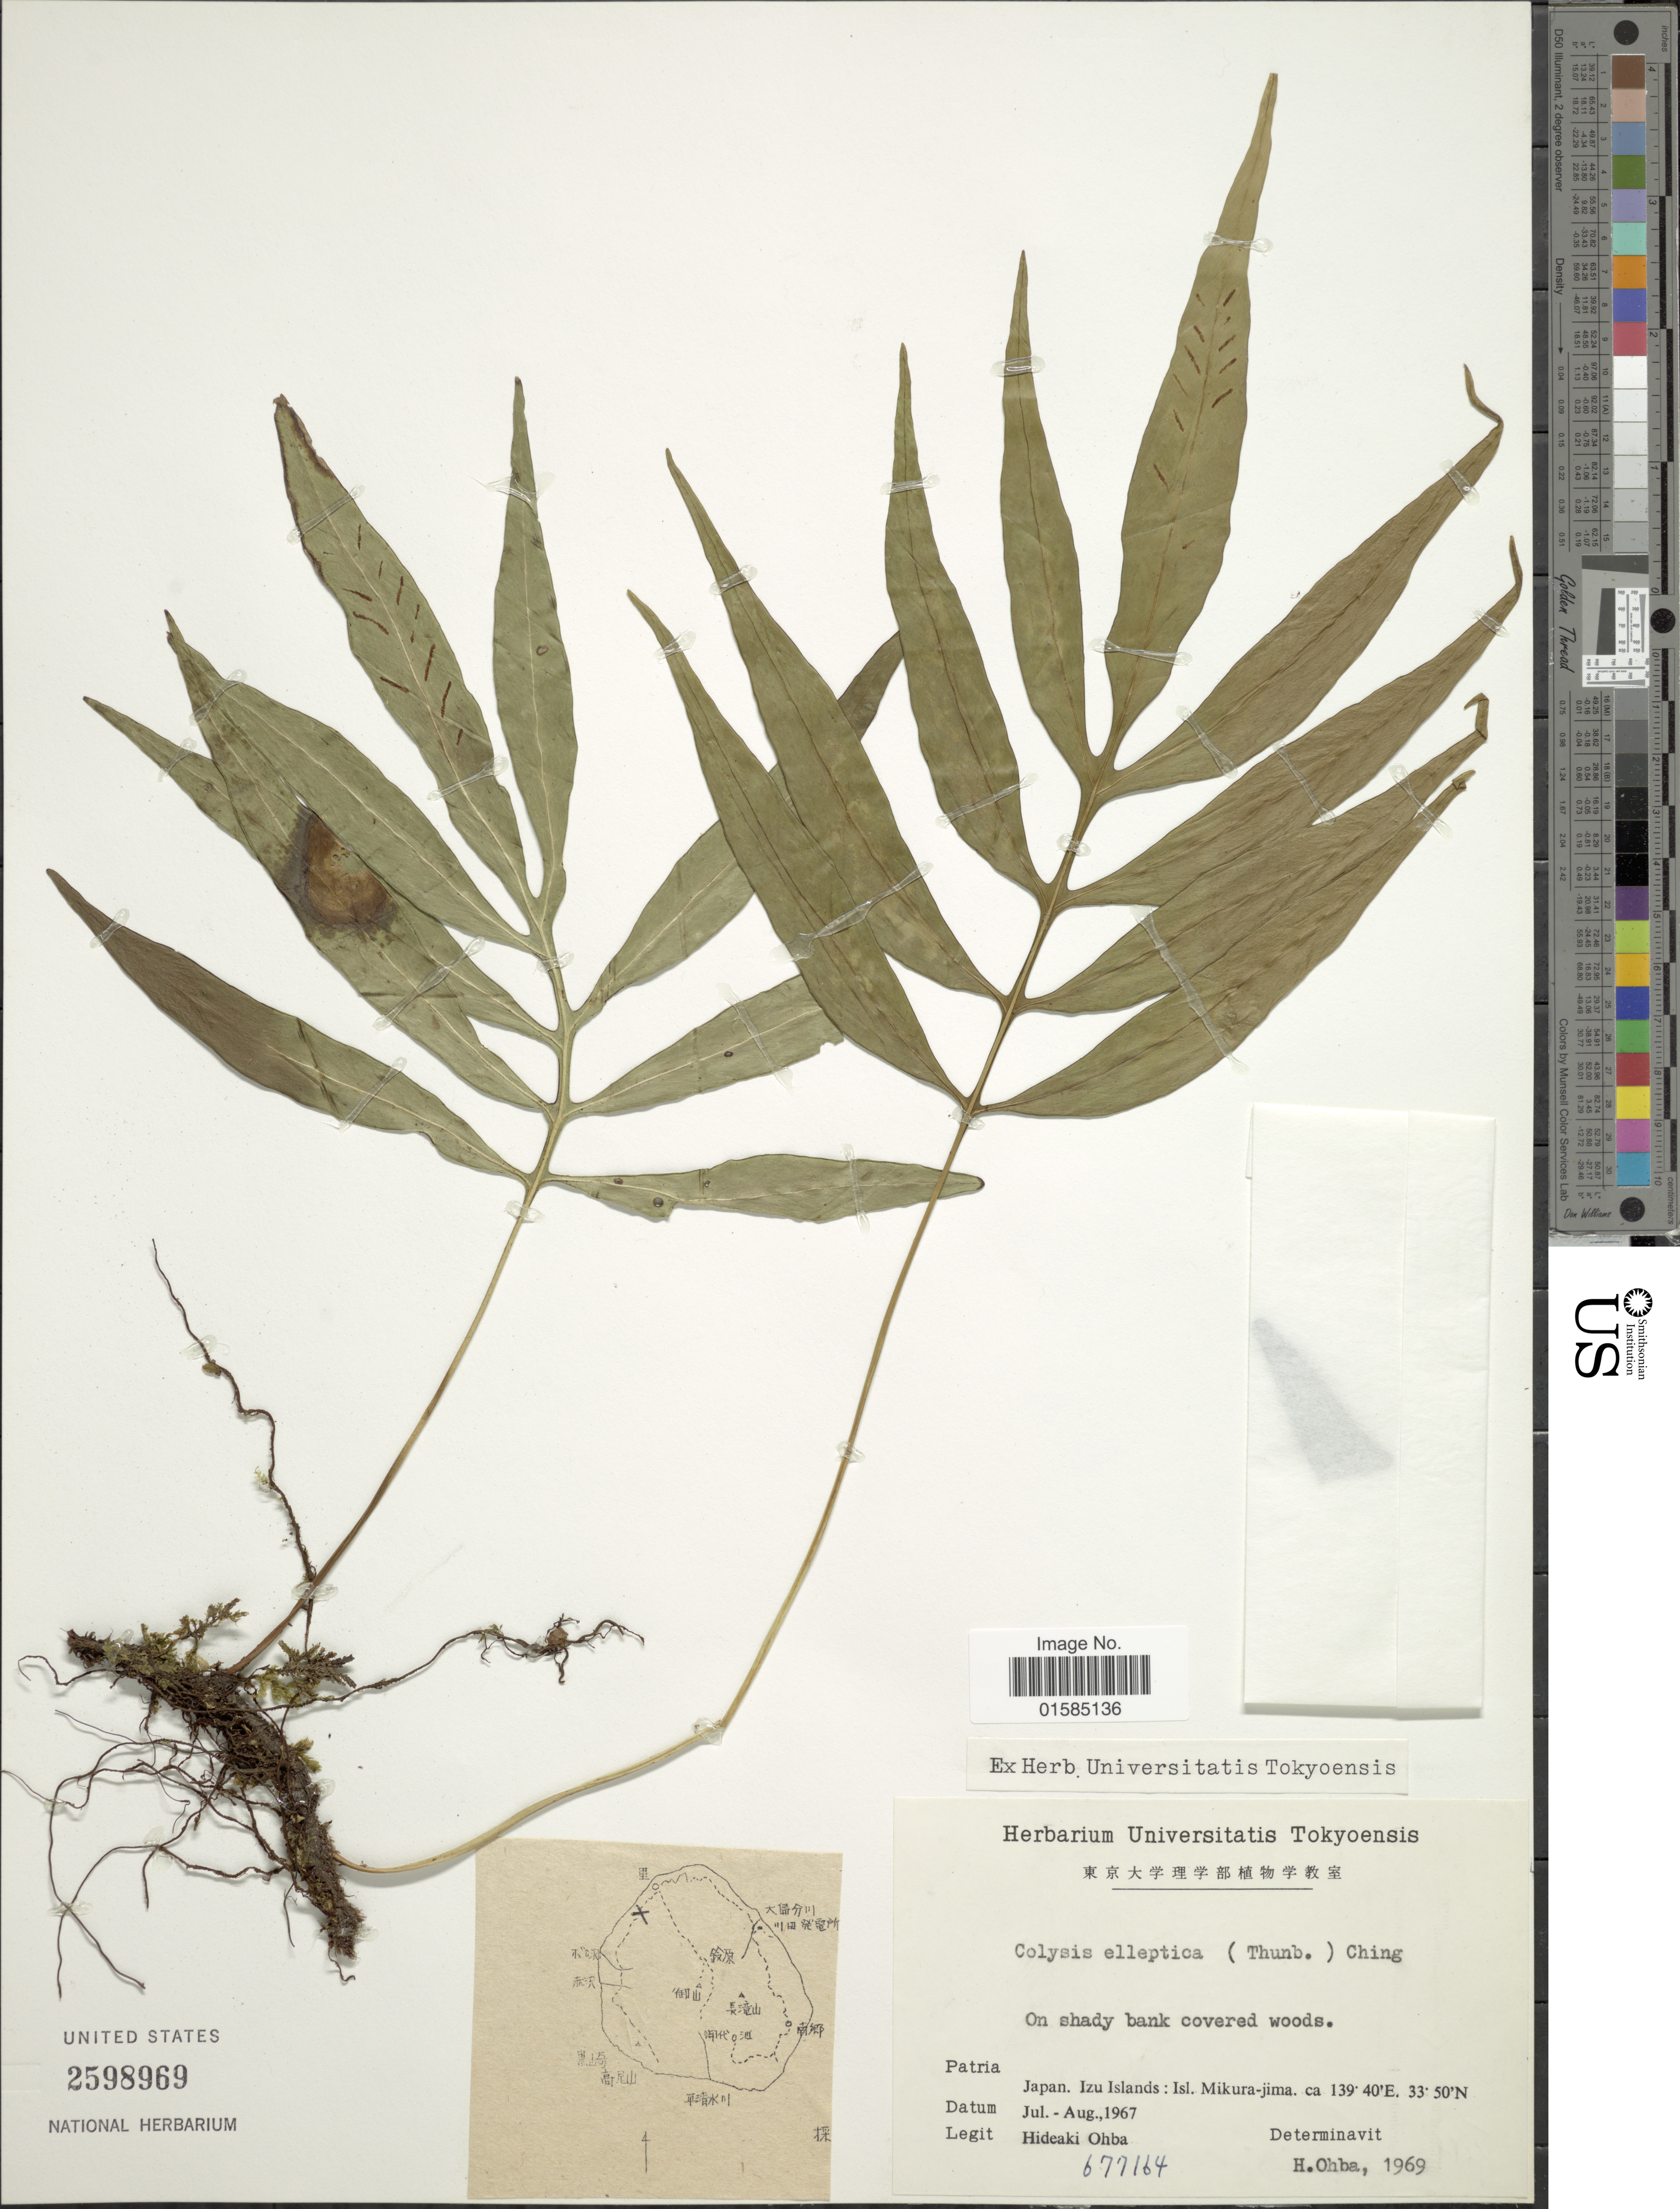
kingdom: Plantae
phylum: Tracheophyta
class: Polypodiopsida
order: Polypodiales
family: Polypodiaceae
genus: Leptochilus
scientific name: Leptochilus ellipticus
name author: (Thunb.) Noot.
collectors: H. Ohba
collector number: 677164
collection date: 1967-07/1967-08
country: Japan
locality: Japan, Izu Island: Isl. Mikura-jima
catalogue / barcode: US 2598969